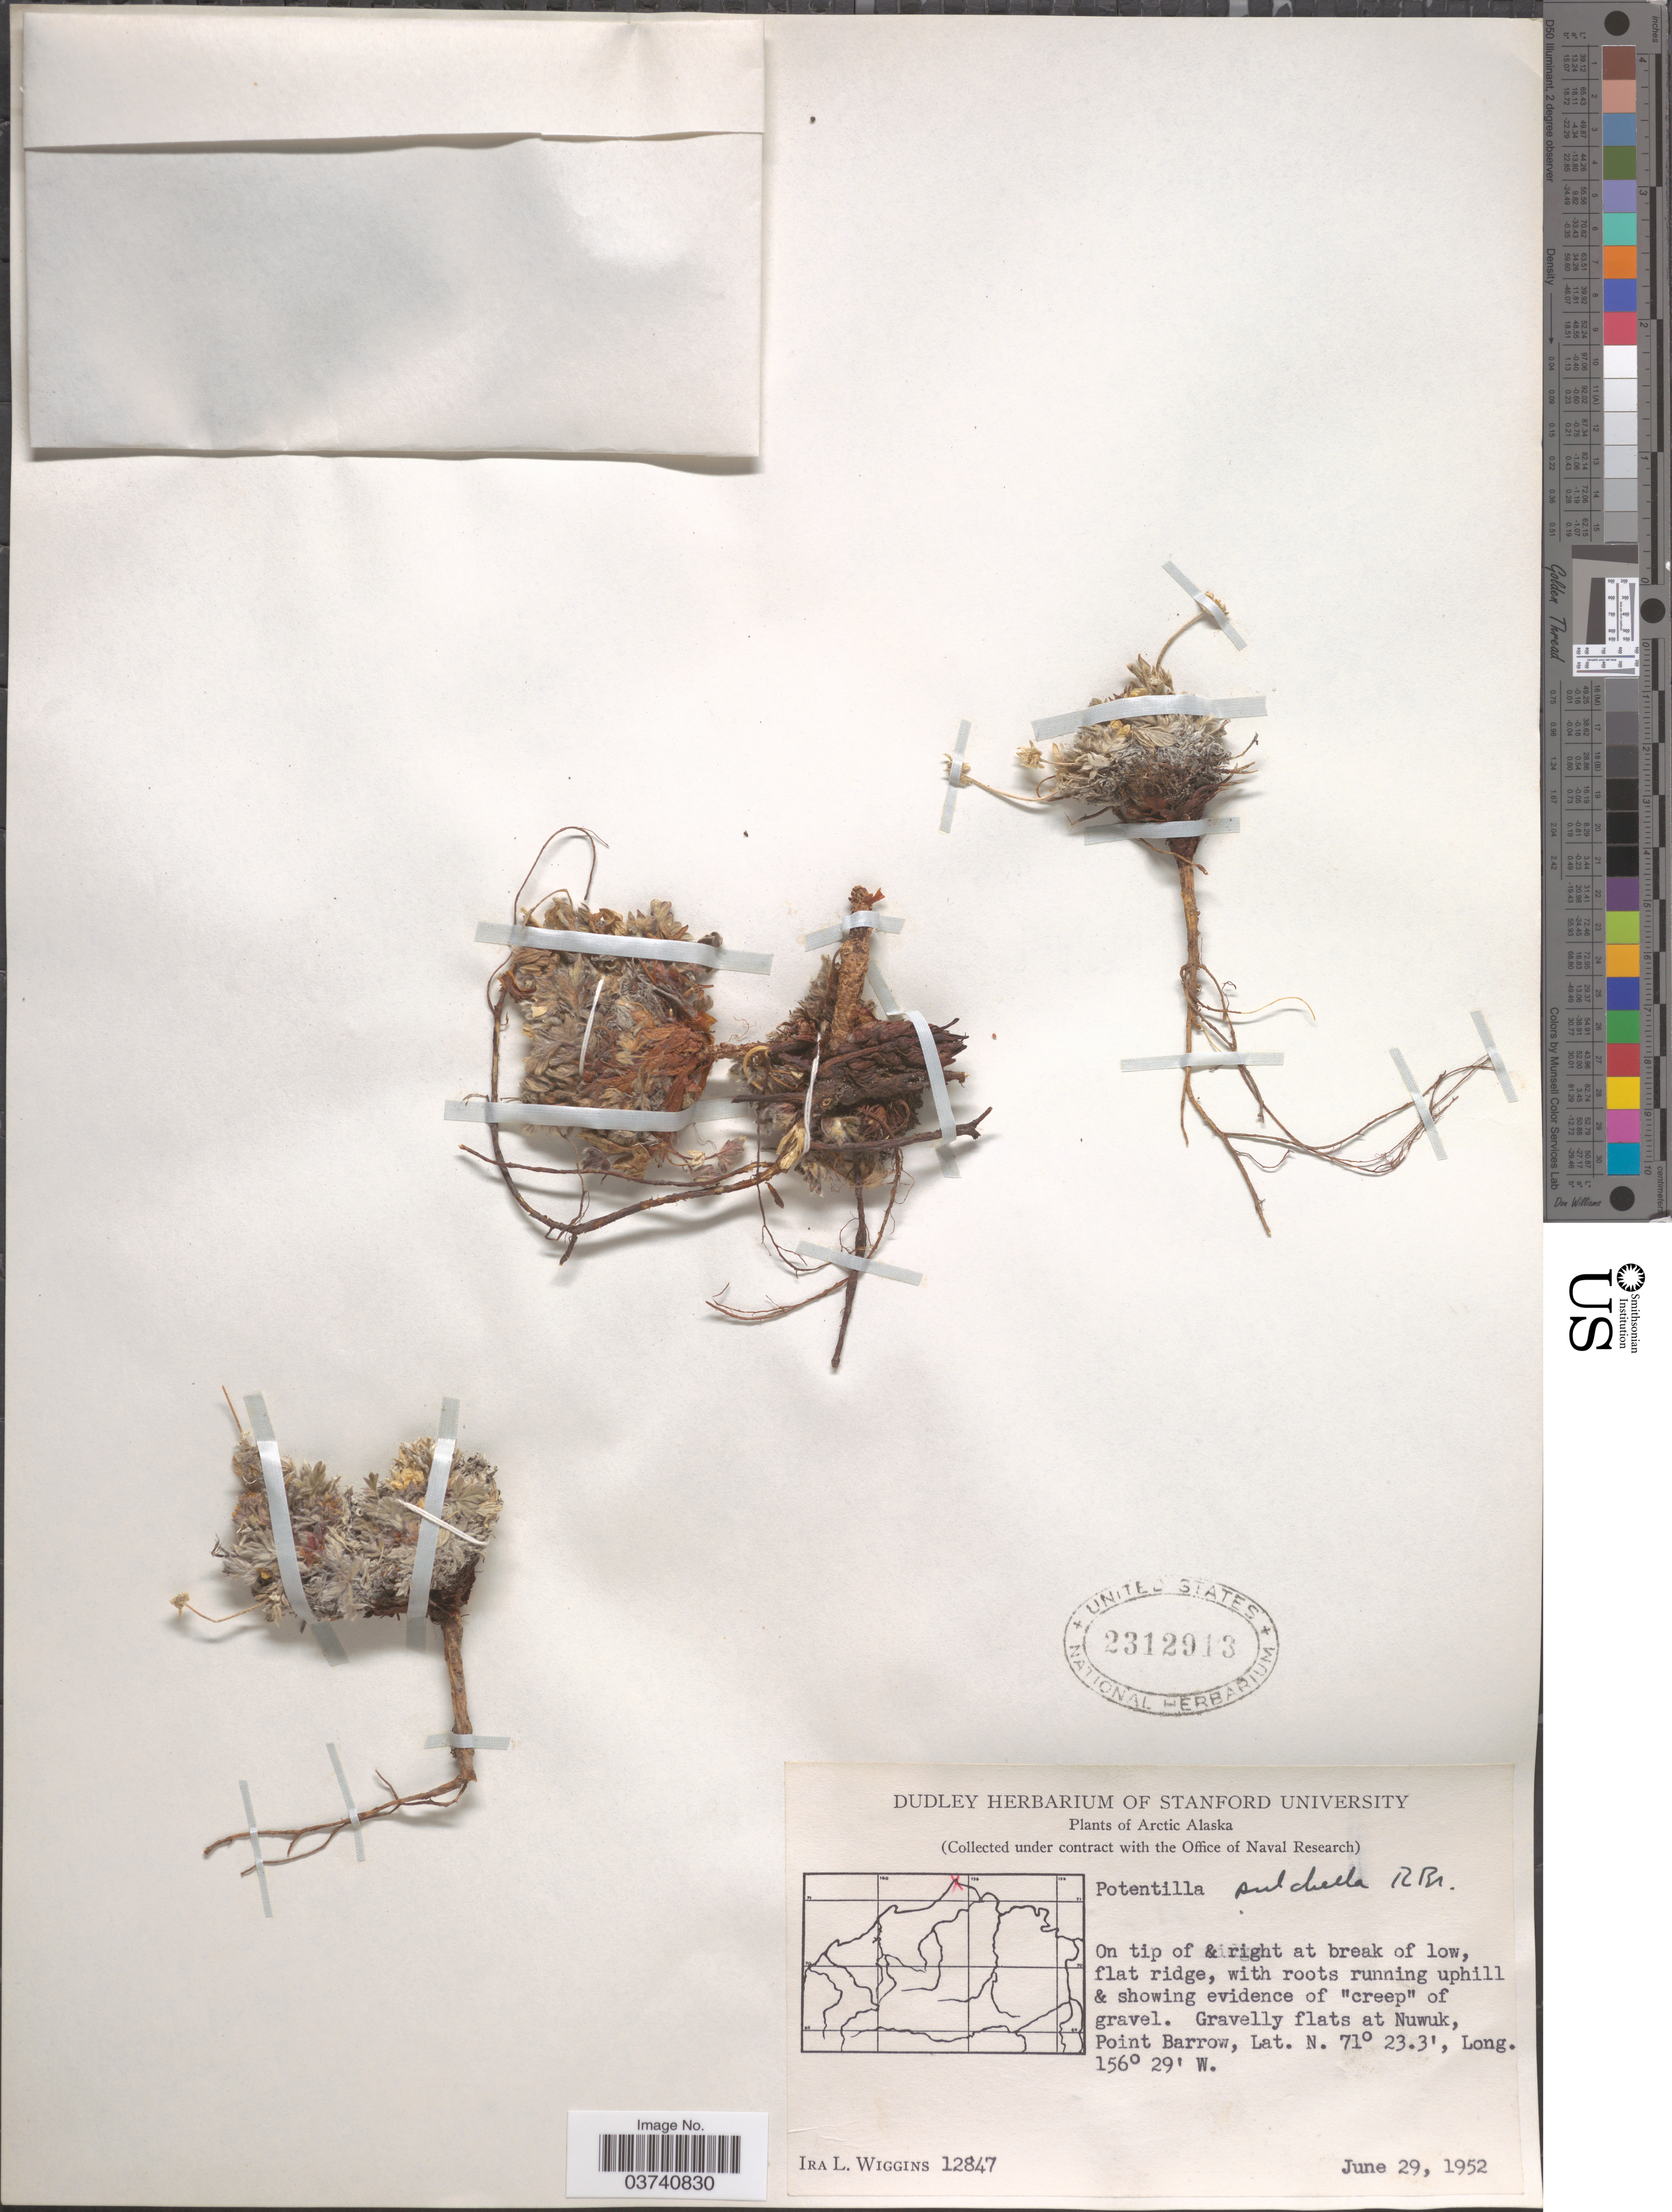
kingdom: Plantae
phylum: Tracheophyta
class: Magnoliopsida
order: Rosales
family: Rosaceae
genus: Potentilla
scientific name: Potentilla pulchella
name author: R. Br.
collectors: I. L. Wiggins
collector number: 12847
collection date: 1952-06-29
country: United States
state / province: Alaska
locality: Arctic Alaska. On tip of & right at break of low. Gravelly flats at Nuwuk, Point Barrow.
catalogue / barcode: US 2312913